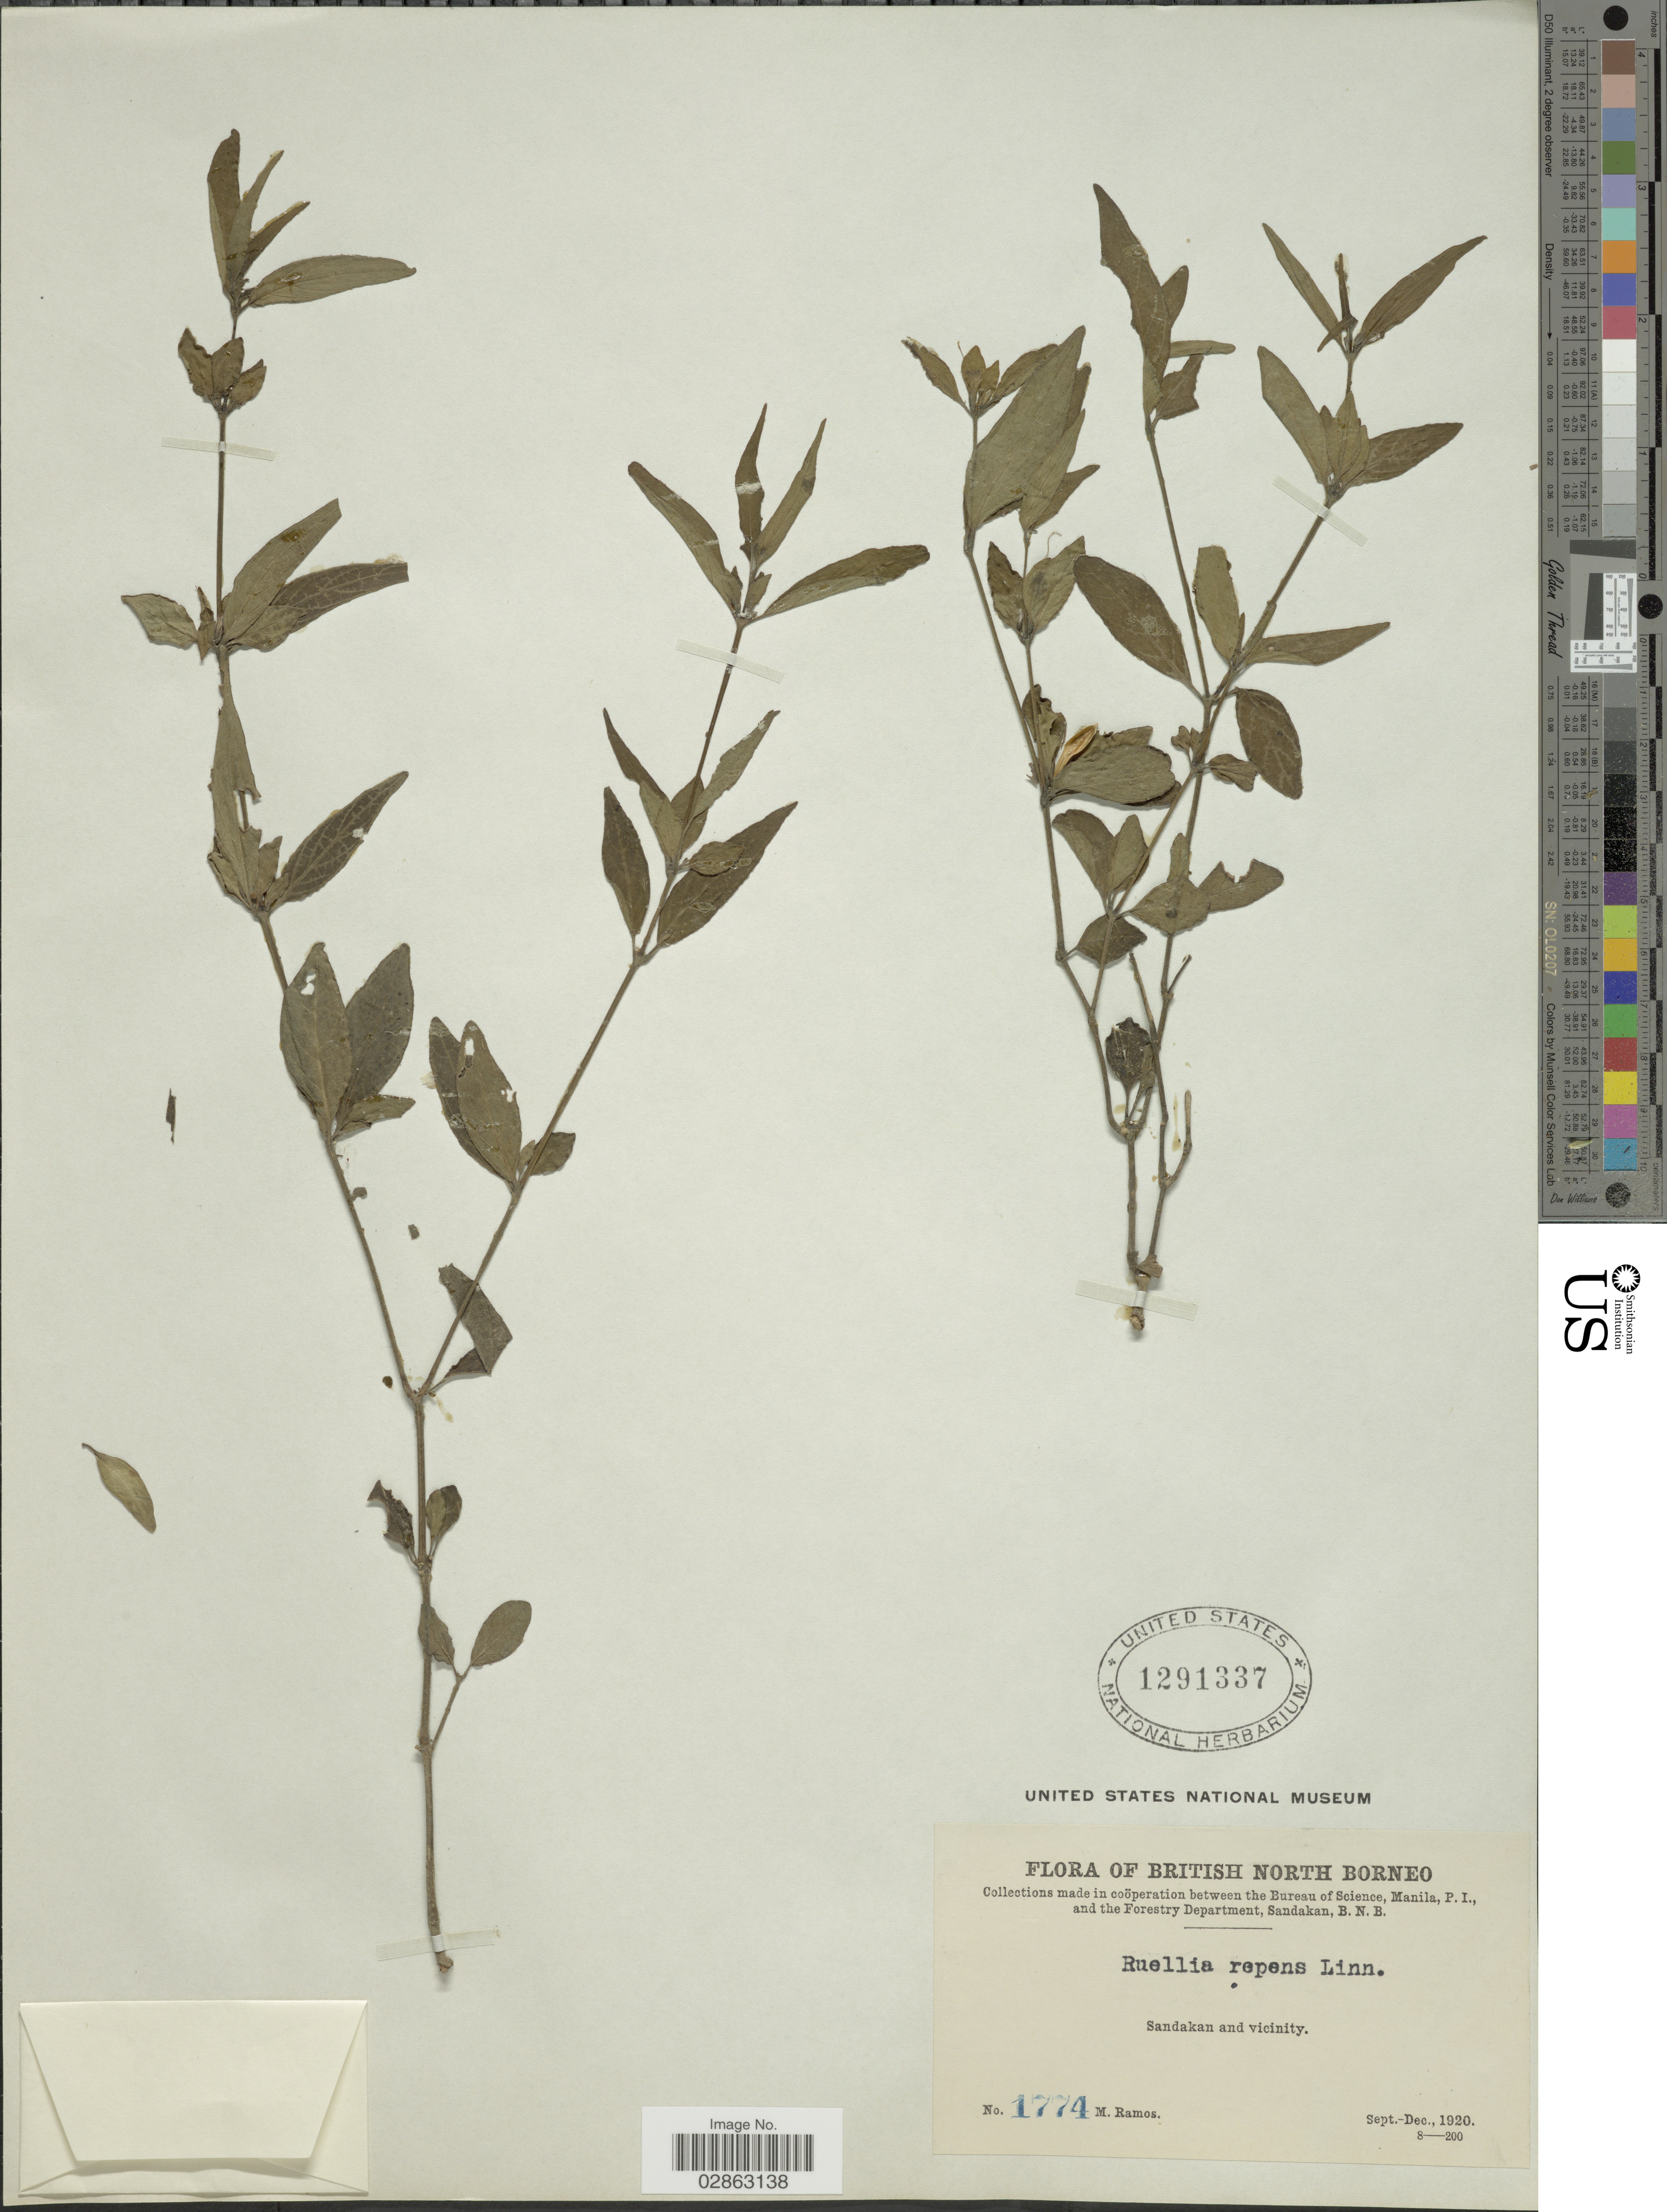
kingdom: Plantae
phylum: Tracheophyta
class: Magnoliopsida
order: Lamiales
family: Acanthaceae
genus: Ruellia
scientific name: Ruellia repens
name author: L.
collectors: M. Ramos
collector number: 1774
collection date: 1920-09/1920-12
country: Malaysia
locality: British North Borneo. Sandakan and vicinity.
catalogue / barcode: US 1291337